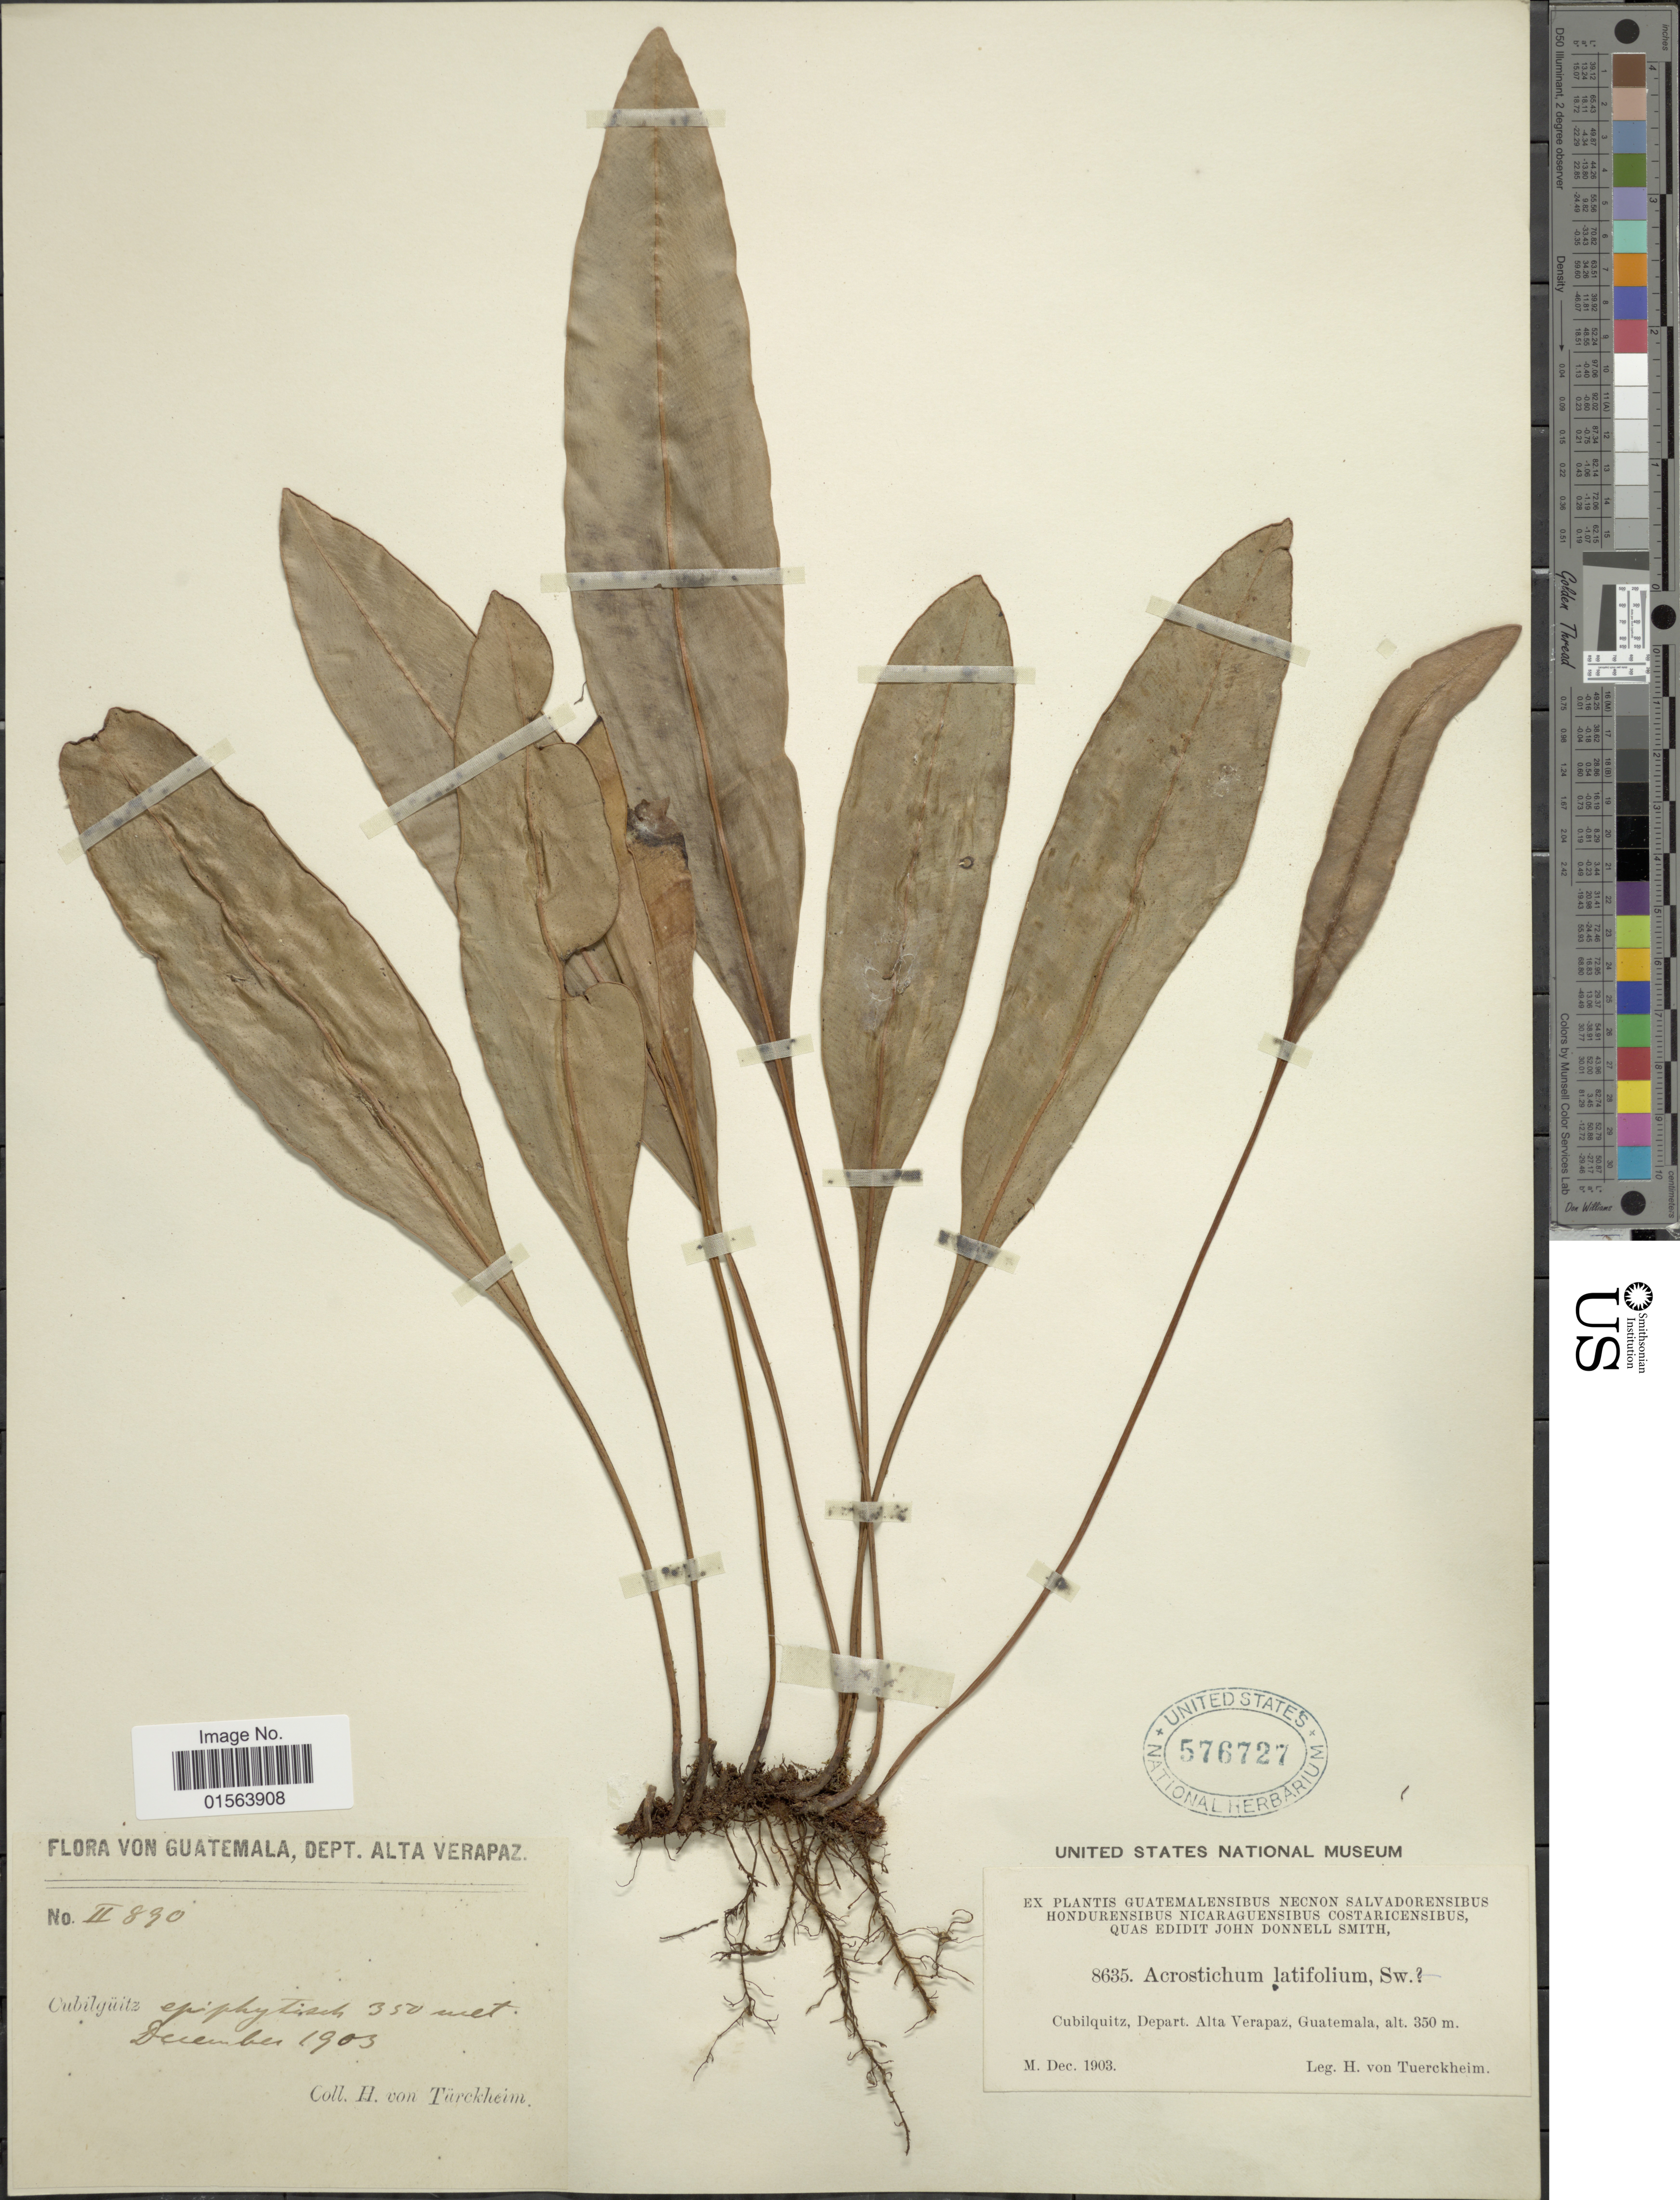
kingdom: Plantae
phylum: Tracheophyta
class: Polypodiopsida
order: Polypodiales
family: Dryopteridaceae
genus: Elaphoglossum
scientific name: Elaphoglossum guatemalense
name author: (Klotzsch) T. Moore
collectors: H. von Türckheim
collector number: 8635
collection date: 1903-12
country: Guatemala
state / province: Alta Verapaz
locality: Cubilquitz, Depart. Alta Verapaz, Guatemala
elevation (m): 350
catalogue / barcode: US 576727